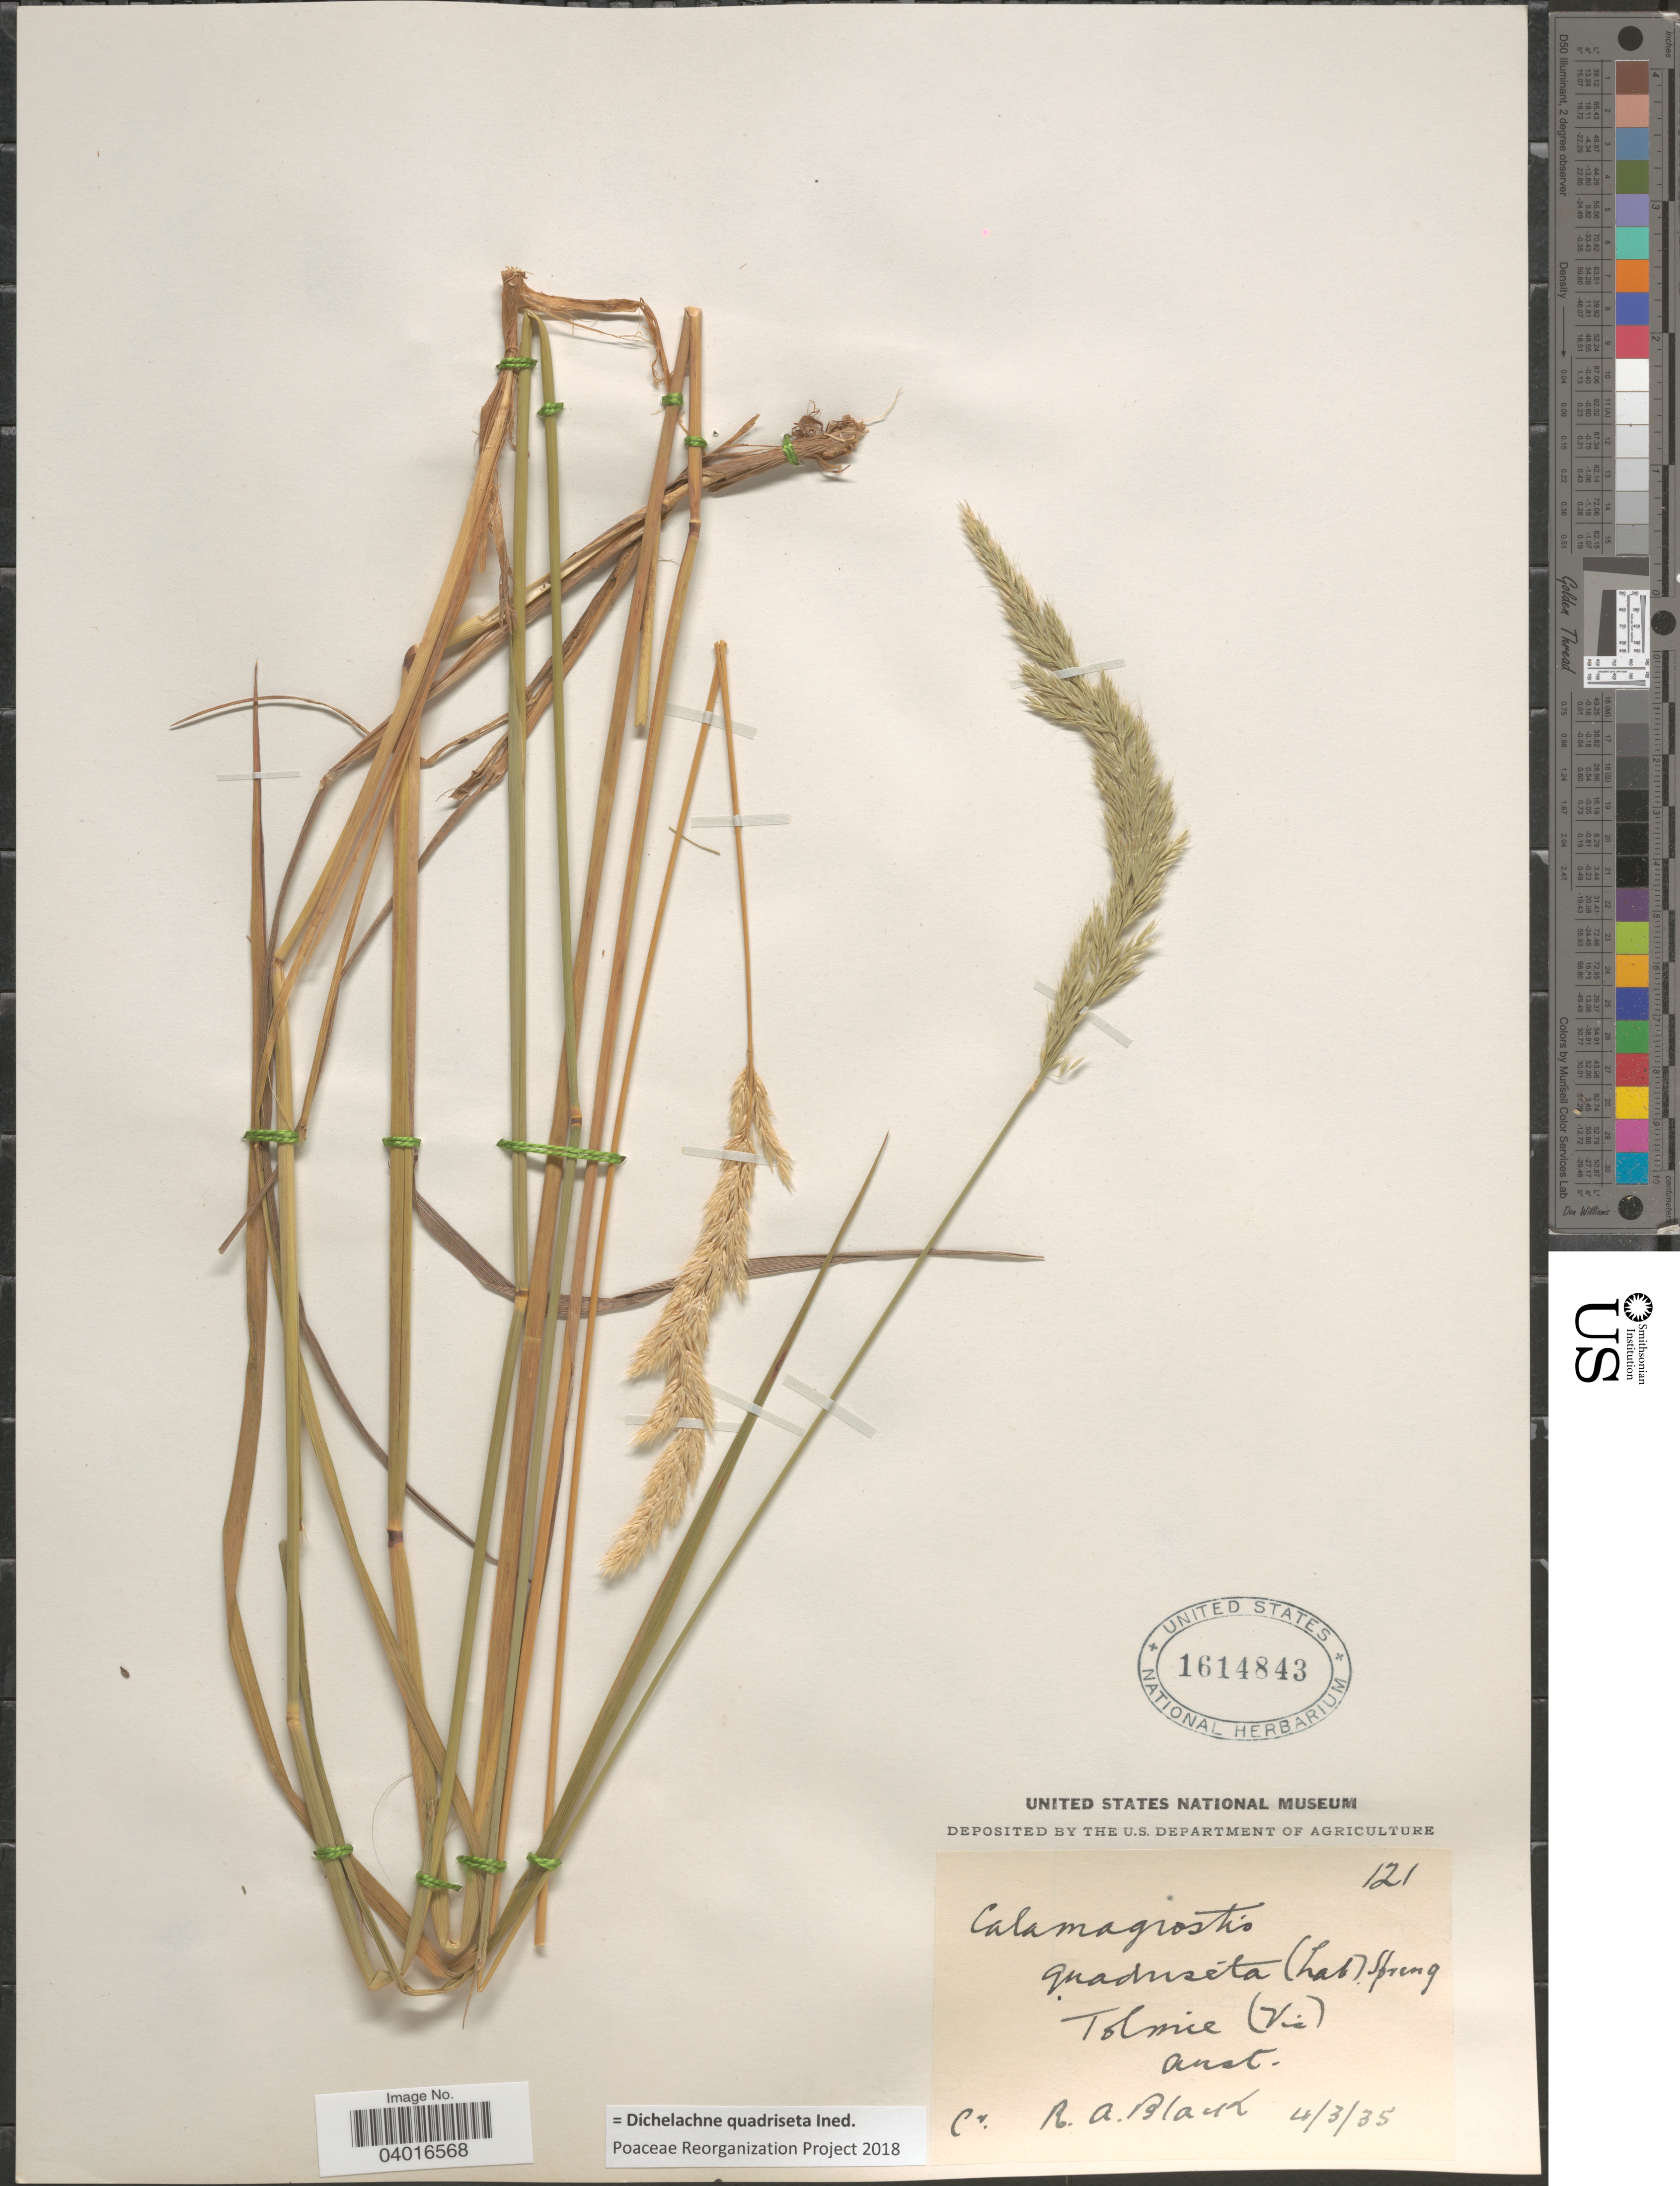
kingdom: Plantae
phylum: Tracheophyta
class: Liliopsida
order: Poales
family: Poaceae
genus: Dichelachne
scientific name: Dichelachne quadriseta ined.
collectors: R. A. Black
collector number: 121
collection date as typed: Transcribed d/m/y: 4/3/35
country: Australia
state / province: Victoria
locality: Tolmie (Vic) Aust.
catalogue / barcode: US 1614843